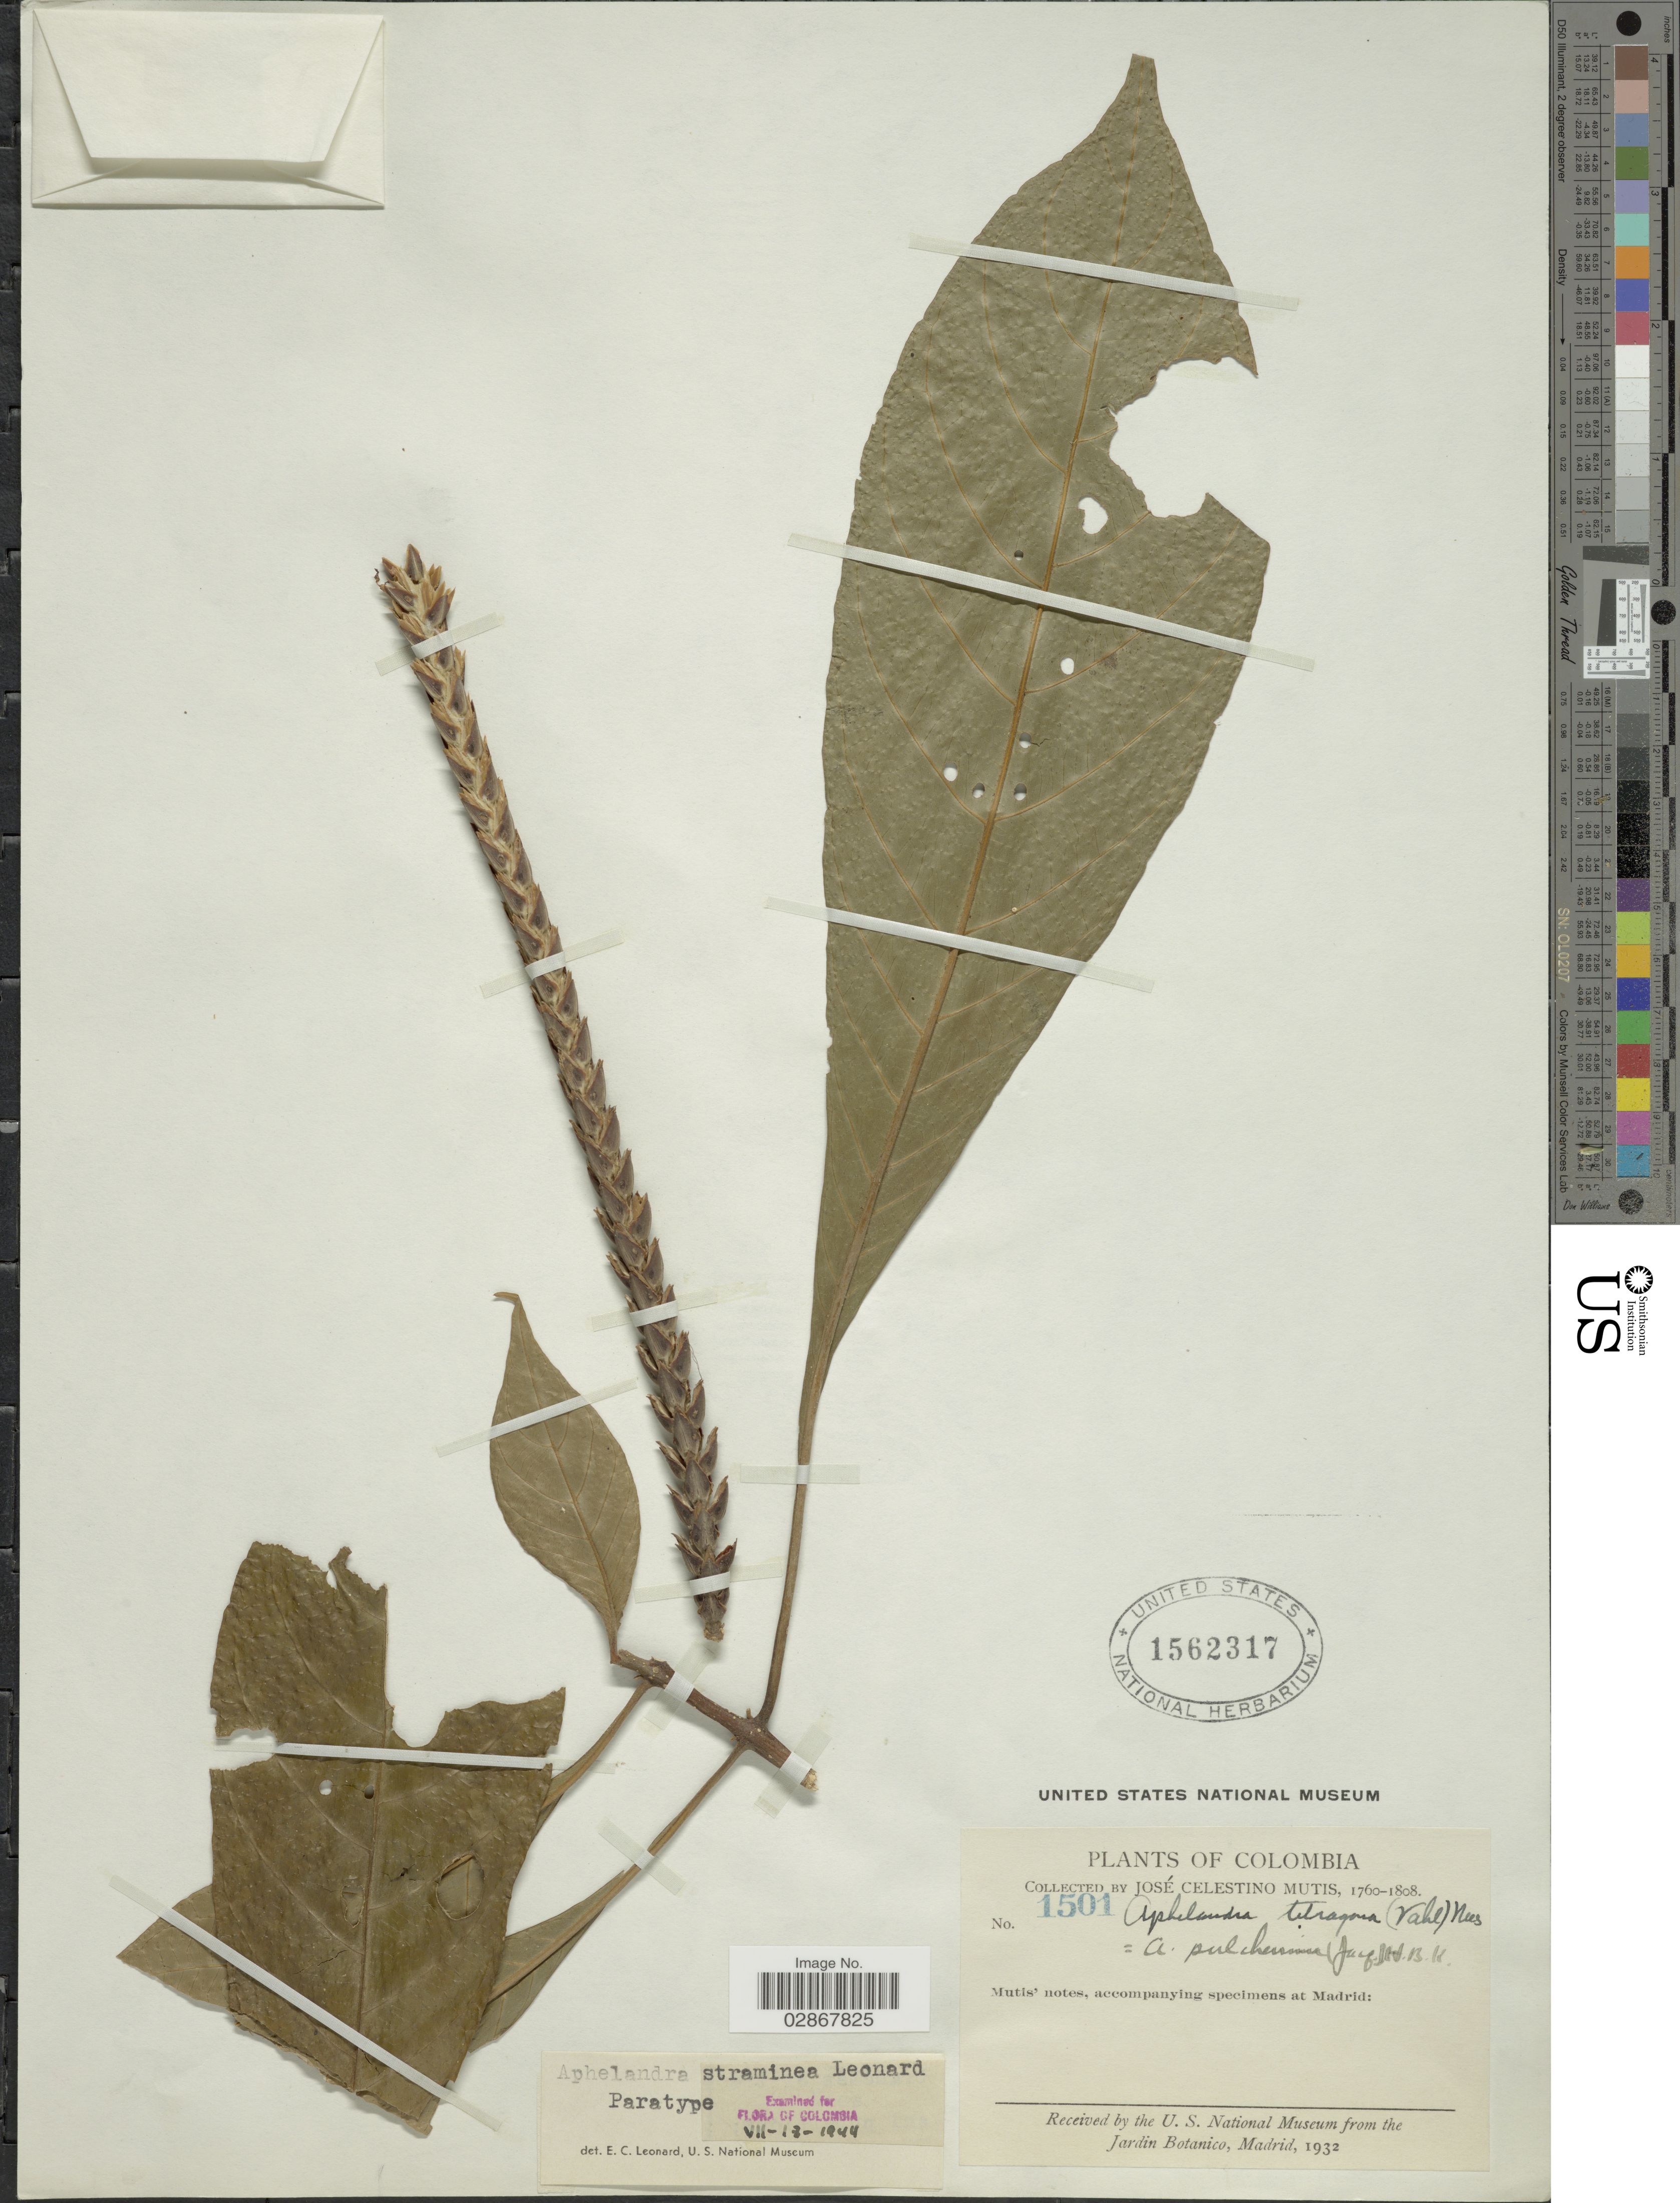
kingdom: Plantae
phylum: Tracheophyta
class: Magnoliopsida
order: Lamiales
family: Acanthaceae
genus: Aphelandra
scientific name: Aphelandra straminea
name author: Leonard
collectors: J. C. B. Mutis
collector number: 1501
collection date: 1760/1808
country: Colombia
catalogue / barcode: US 1562317